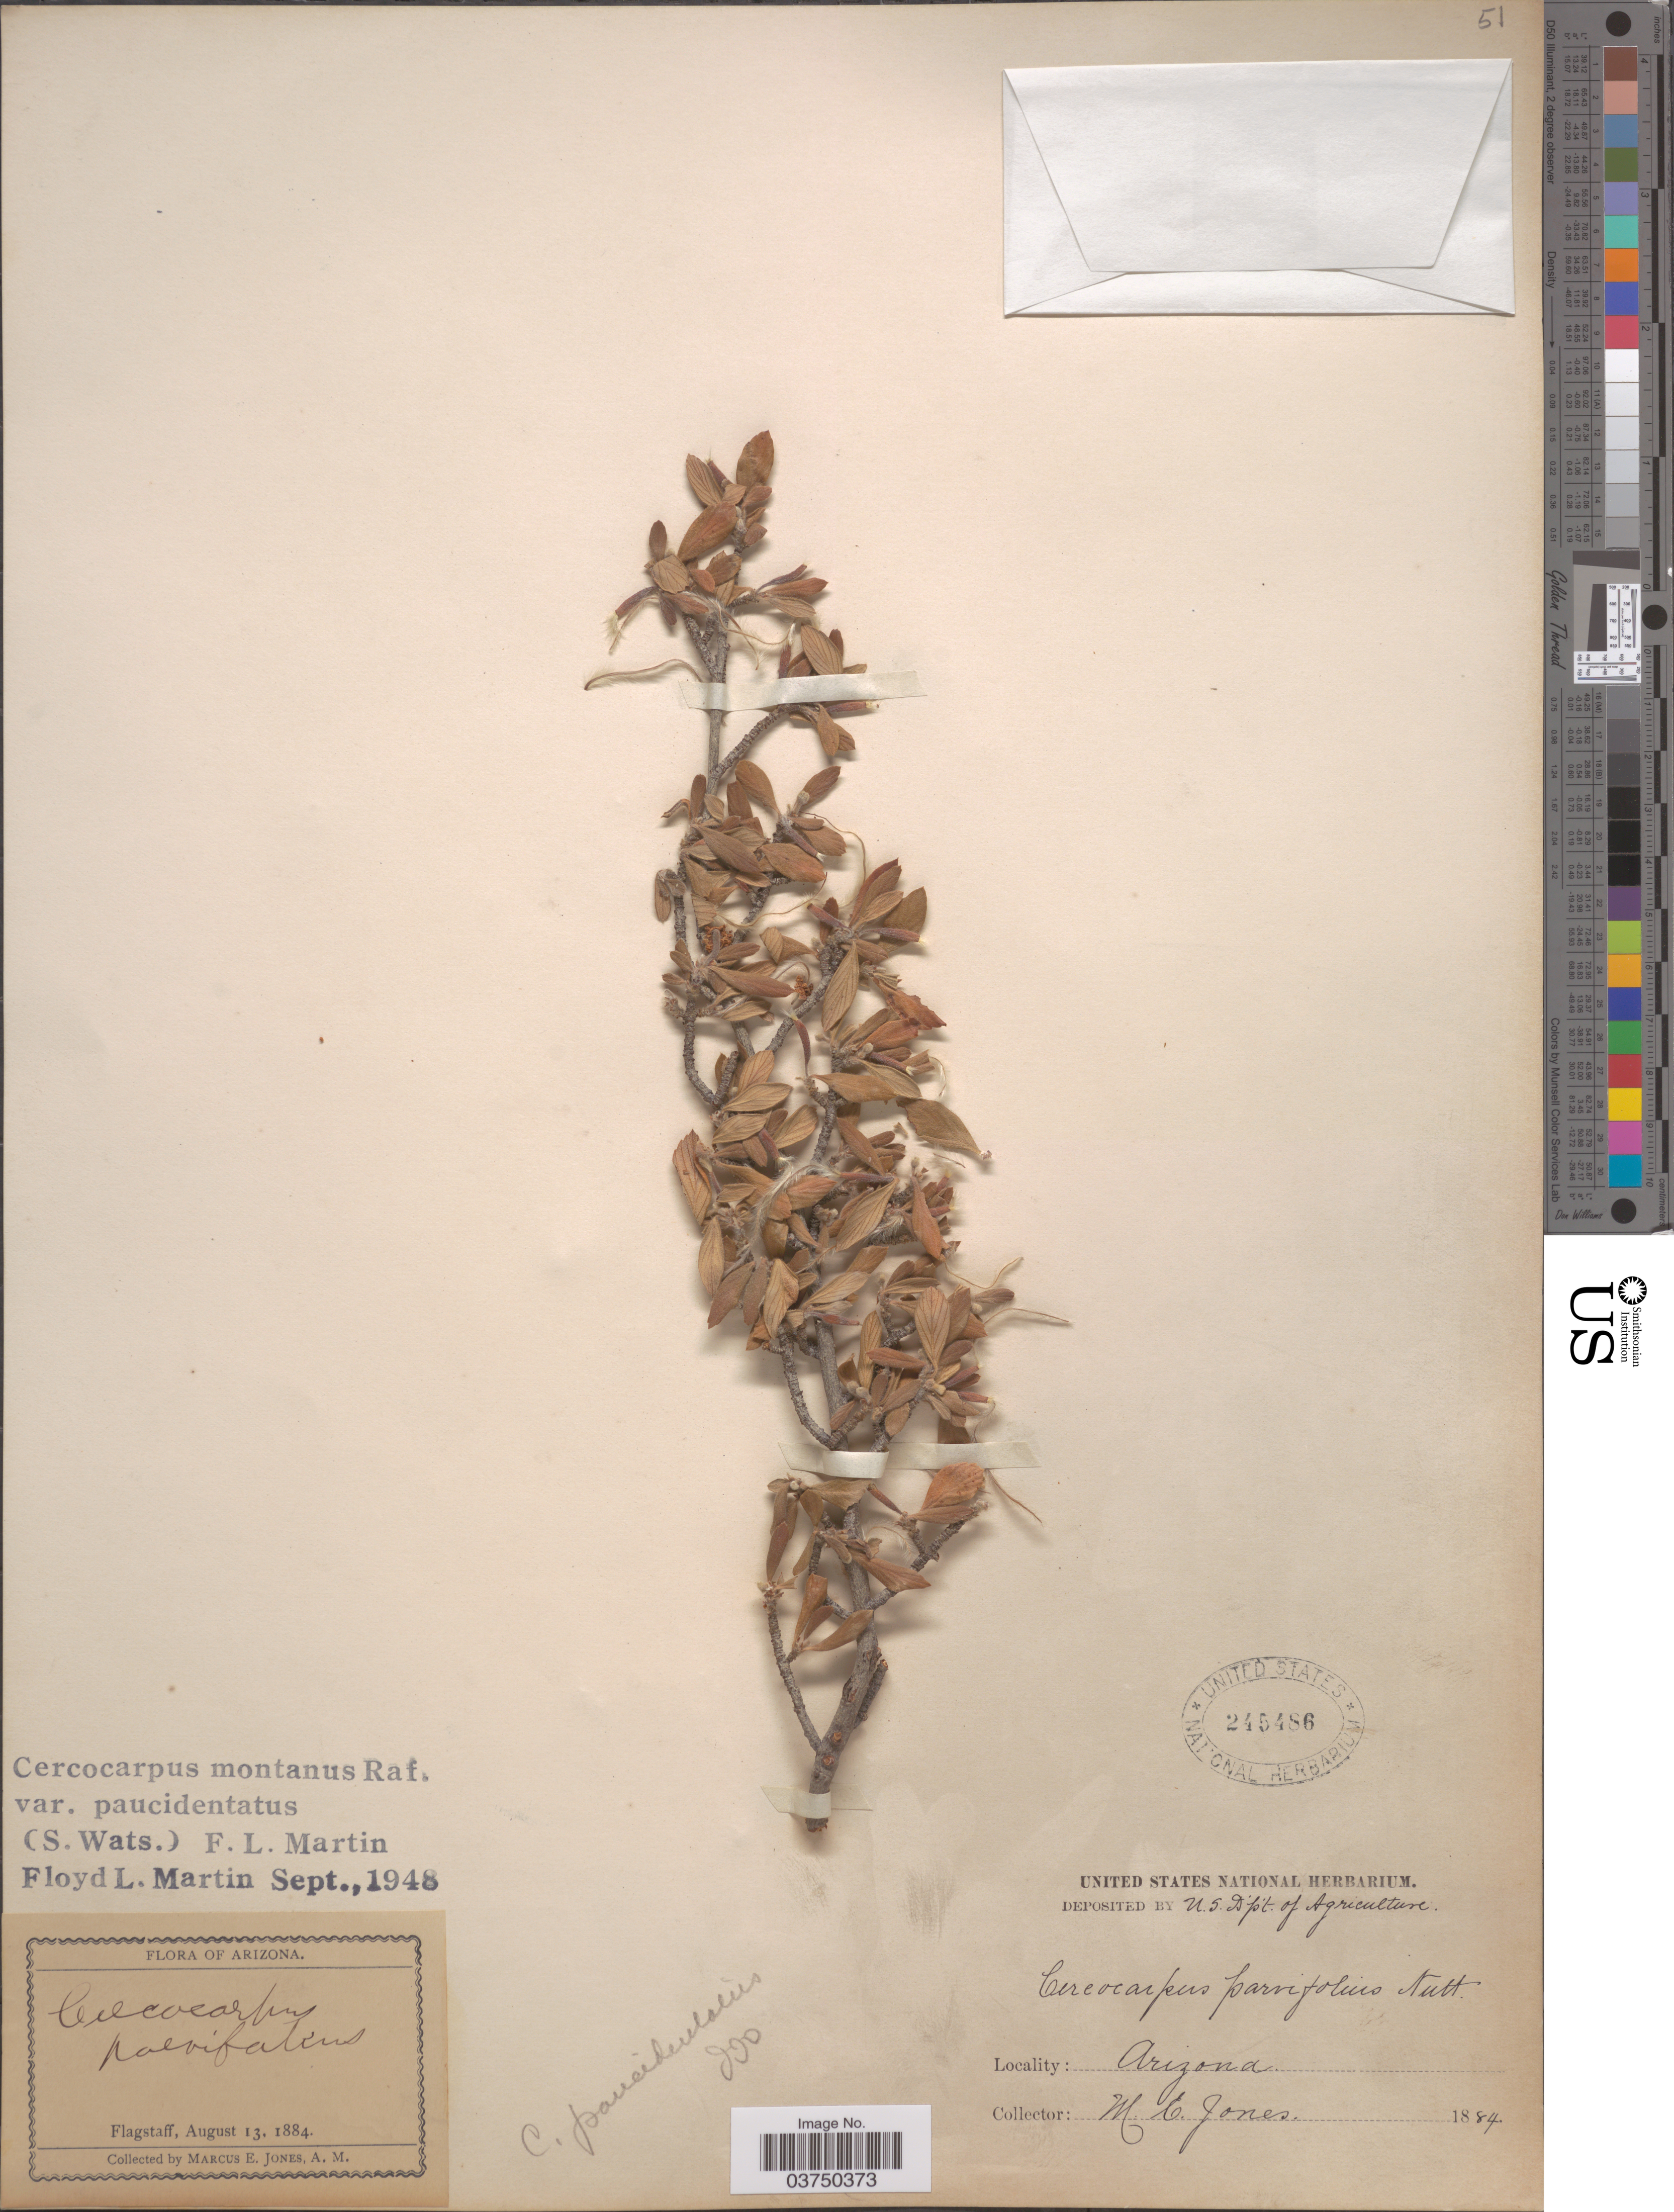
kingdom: Plantae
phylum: Tracheophyta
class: Magnoliopsida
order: Rosales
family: Rosaceae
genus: Cercocarpus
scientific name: Cercocarpus montanus var. paucidentatus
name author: (S. Watson) F.L. Martin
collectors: M. E. Jones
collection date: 1884-08-13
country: United States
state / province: Arizona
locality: Flagstaff.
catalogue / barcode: US 245486